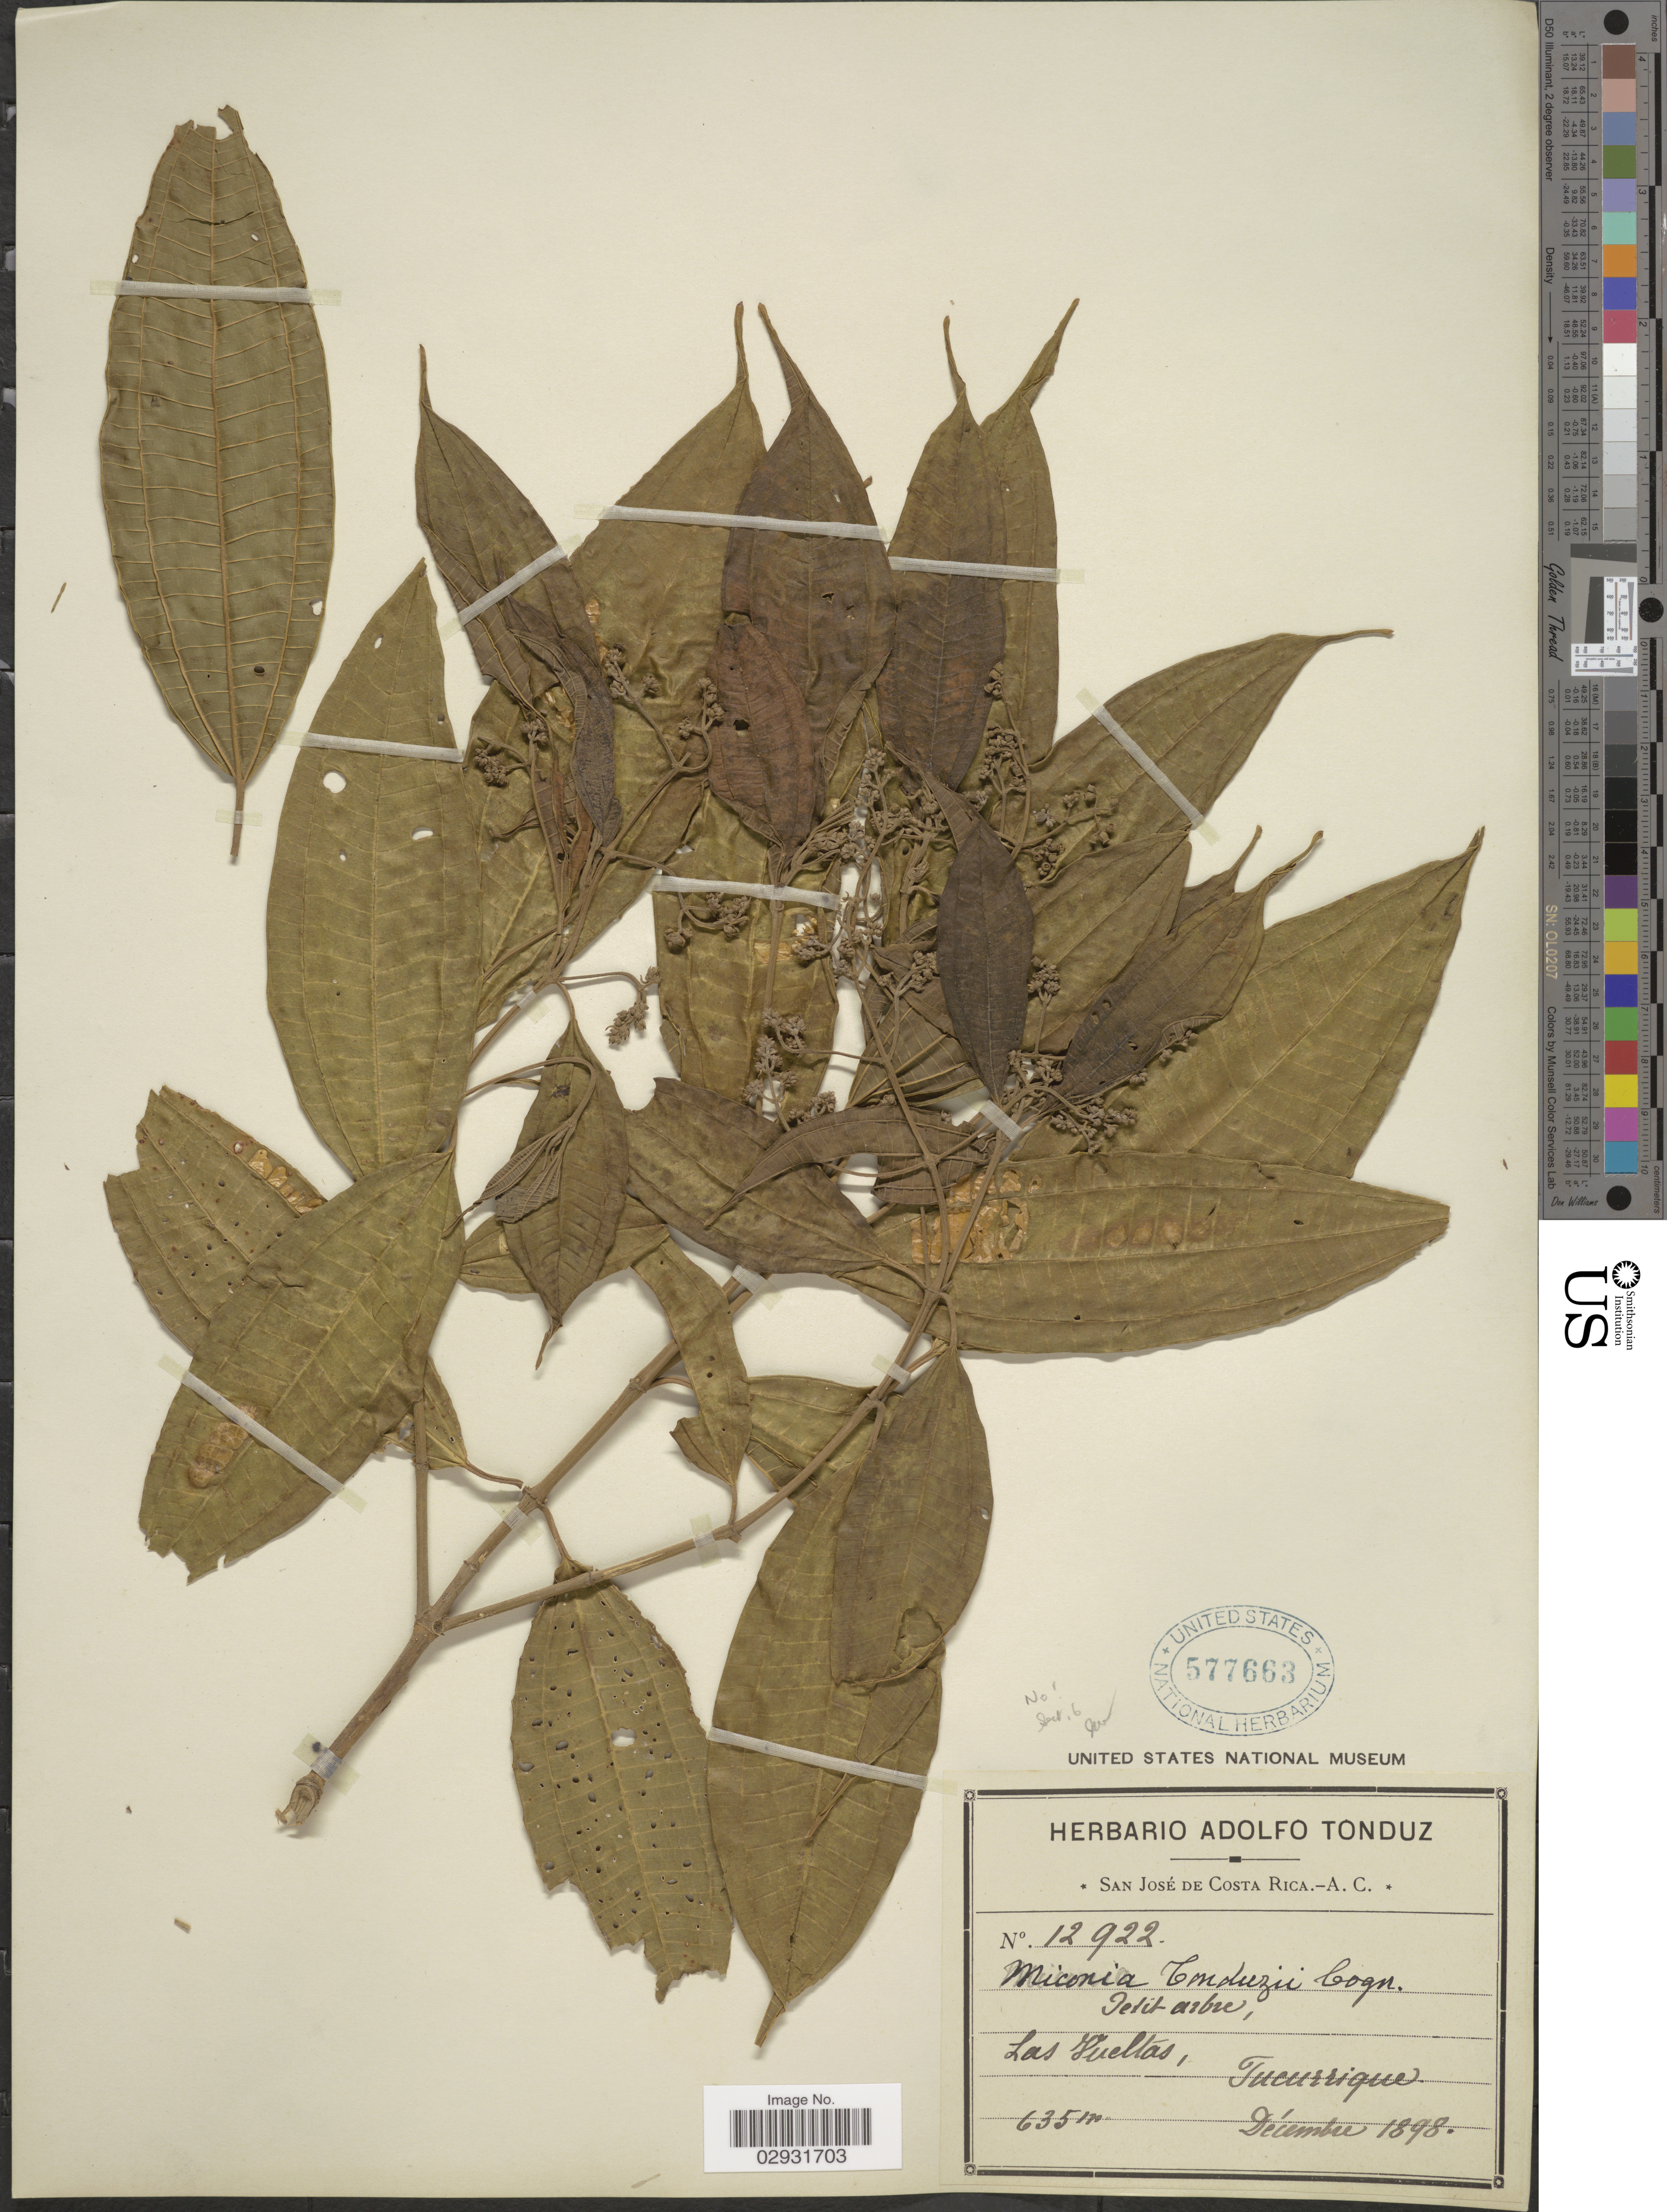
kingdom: Plantae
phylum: Tracheophyta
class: Magnoliopsida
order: Myrtales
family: Melastomataceae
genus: Miconia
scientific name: Miconia affinis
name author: DC.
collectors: ex Herb. Adolfo Tonduz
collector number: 12922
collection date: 1898-12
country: Costa Rica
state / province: San José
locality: San José de Costa Rica.- A.C. Petit arbre, Las Vueltas, Tucurrique.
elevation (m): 635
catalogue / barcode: US 577663